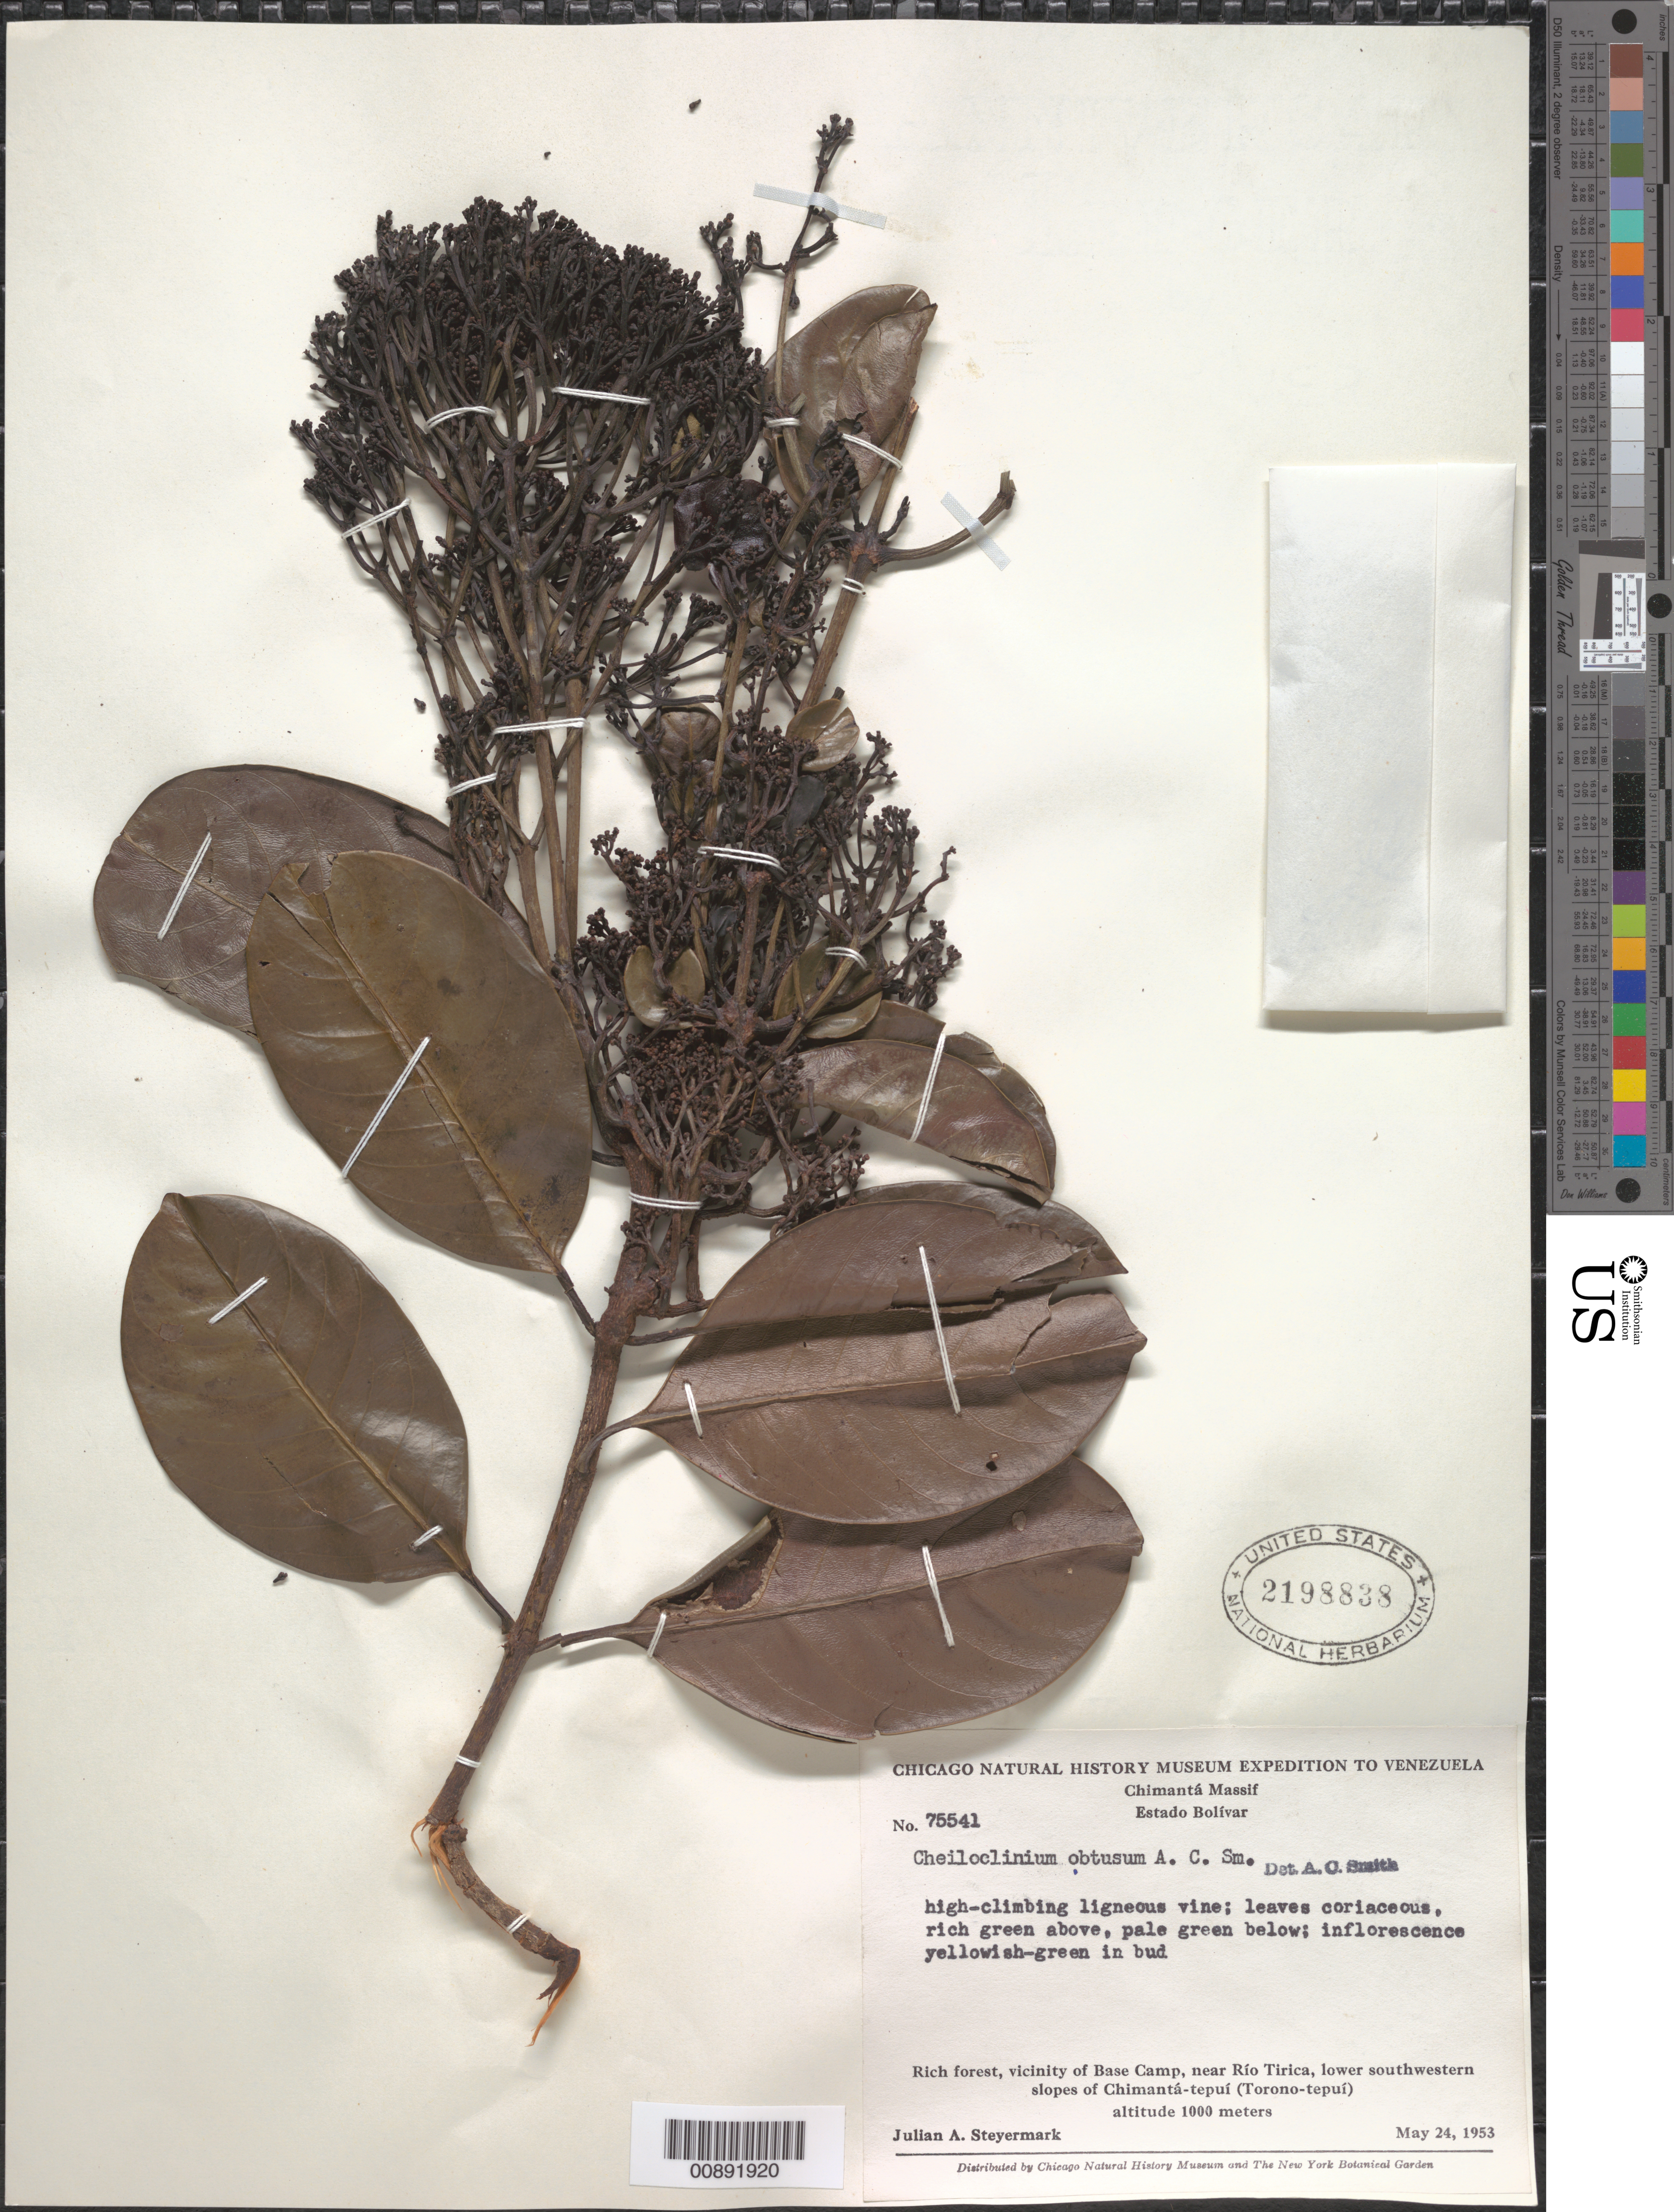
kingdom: Plantae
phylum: Tracheophyta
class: Magnoliopsida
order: Celastrales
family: Celastraceae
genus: Cheiloclinium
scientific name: Cheiloclinium obtusum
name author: A.C. Sm.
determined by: Smith, A. C.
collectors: J. Steyermark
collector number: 75541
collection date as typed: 24-May-53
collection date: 1953-05-24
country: Venezuela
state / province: Bolívar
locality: Chimantá-tepuí (Torono-tepuí), Chimantá Massif, near Río Tirica, lower SW slopes of tepuí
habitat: Rich forest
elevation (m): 1000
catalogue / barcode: US 2198838